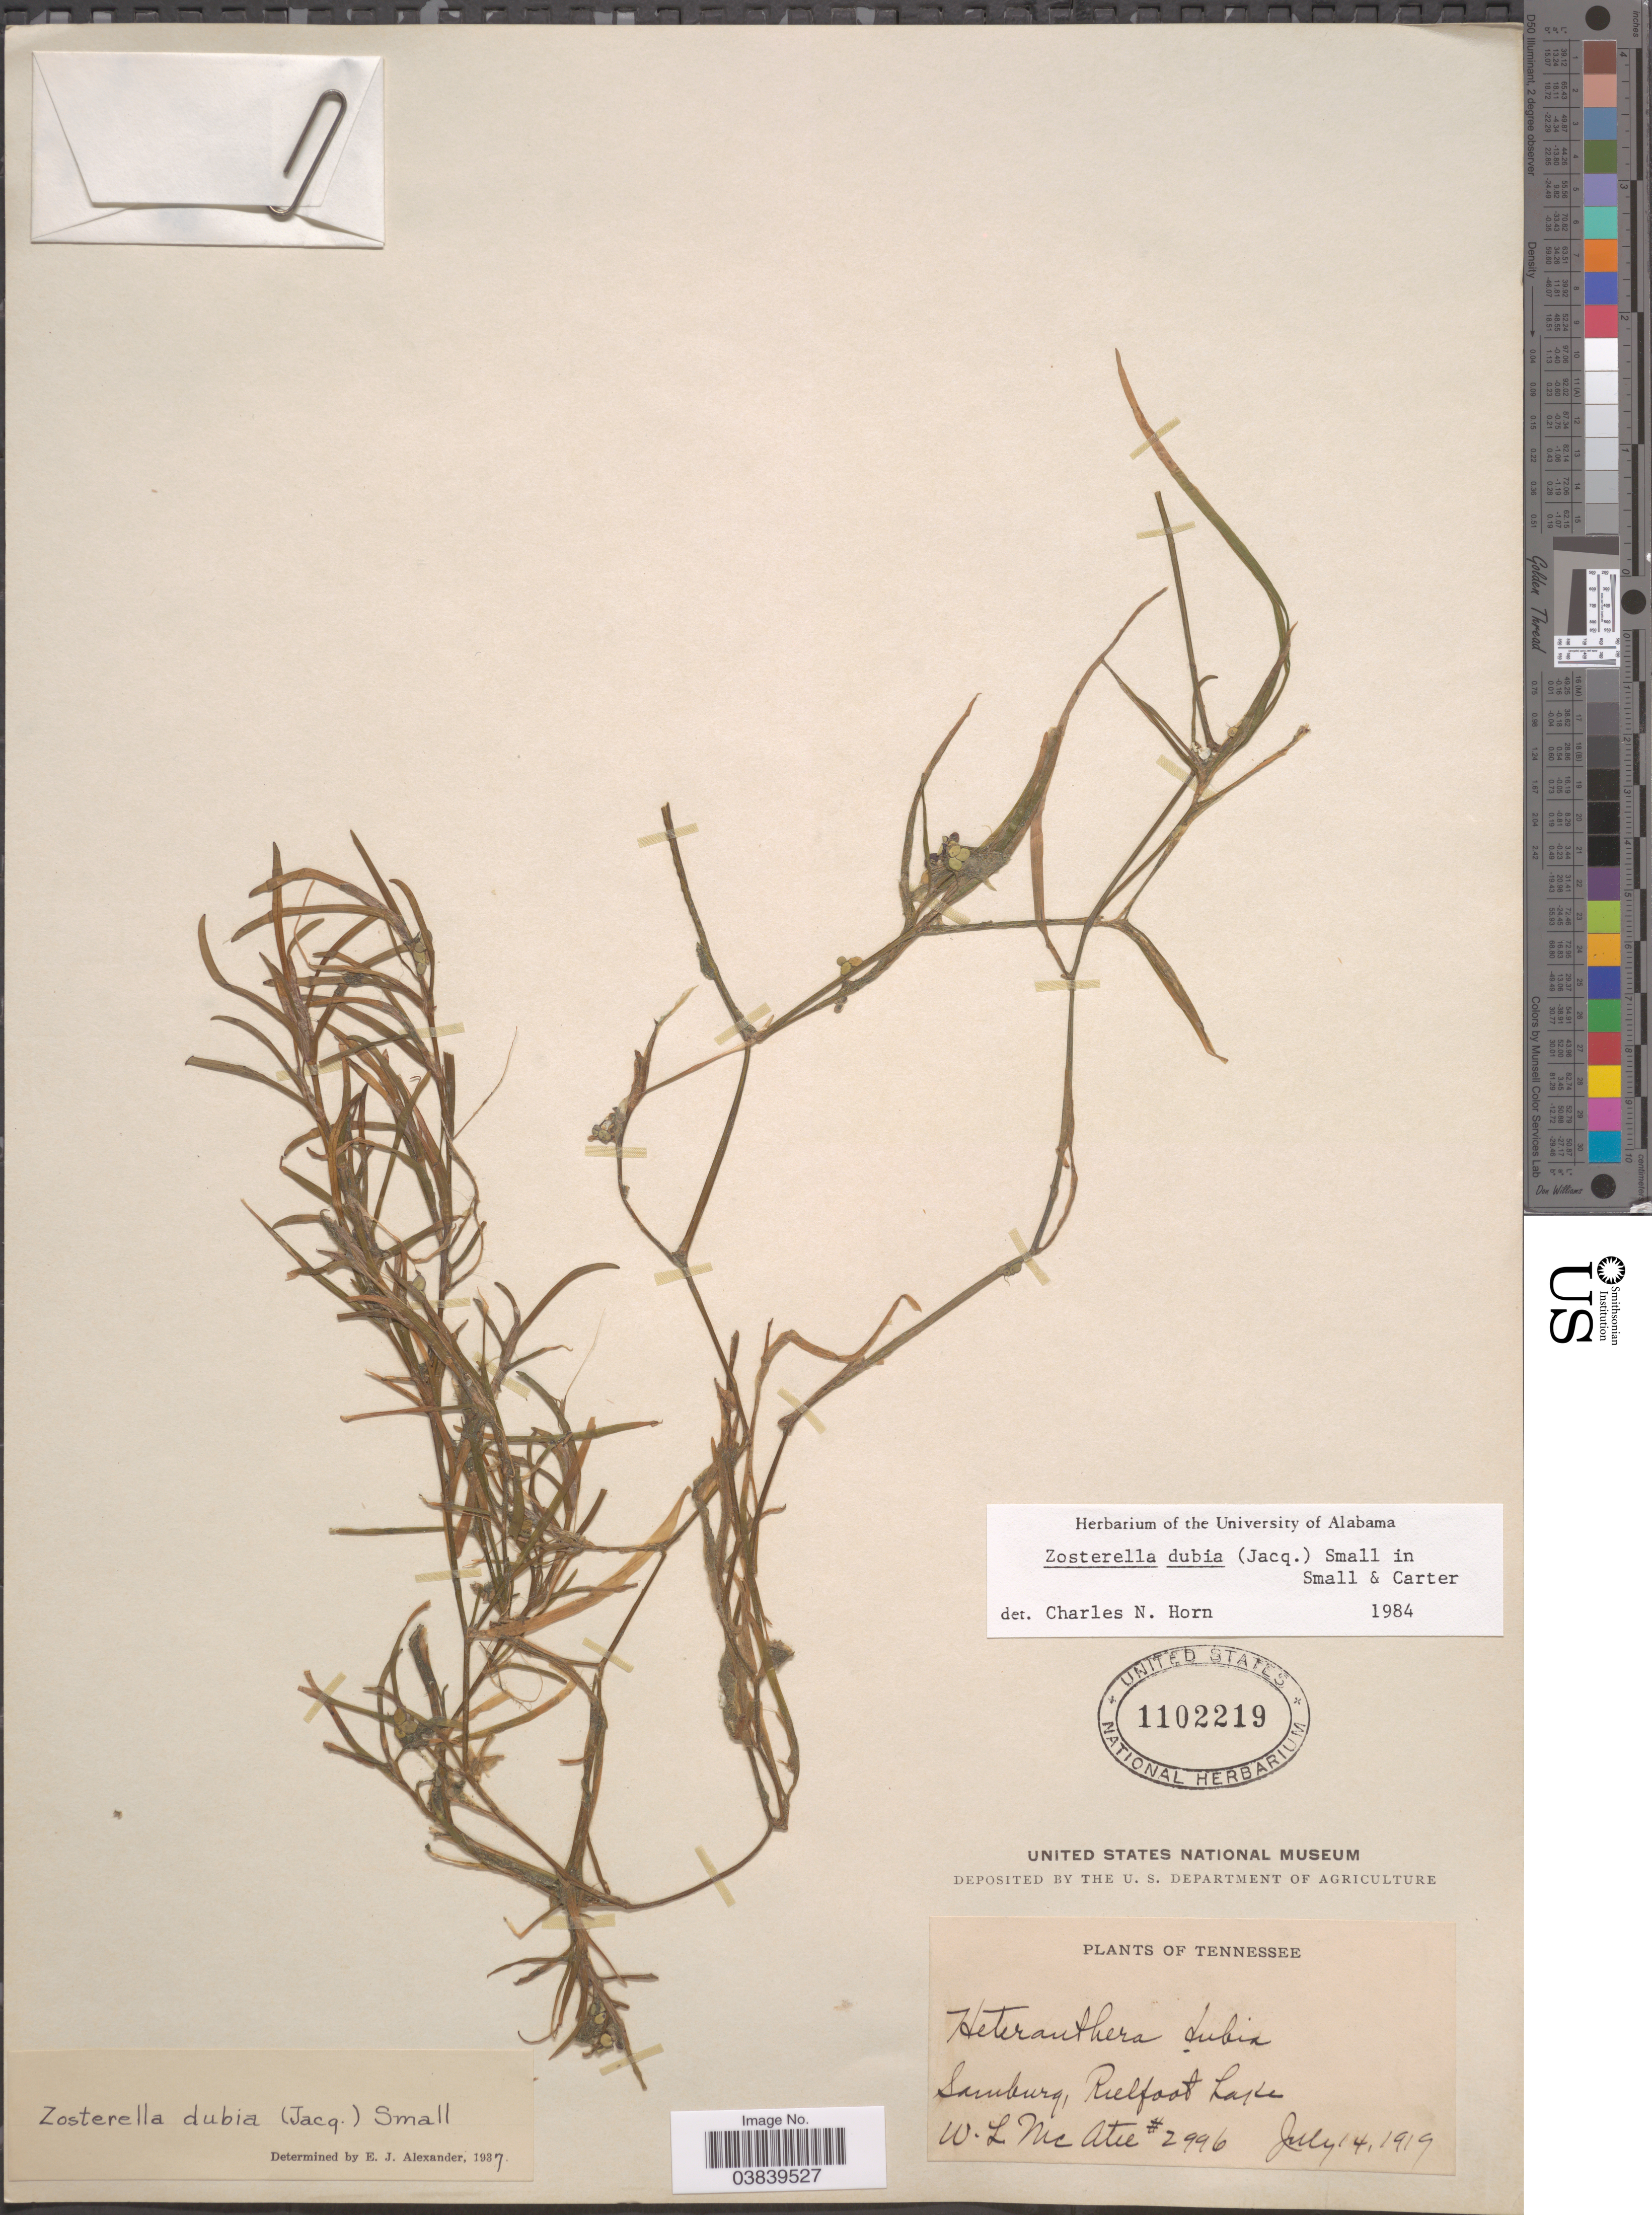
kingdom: Plantae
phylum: Tracheophyta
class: Liliopsida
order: Commelinales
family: Pontederiaceae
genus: Heteranthera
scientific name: Heteranthera dubia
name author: (Jacq.) MacMill.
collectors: W. McAtee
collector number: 2996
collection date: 1919-07-14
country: United States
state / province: Tennessee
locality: Samburg, Reelfoot Lake.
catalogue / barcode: US 1102219